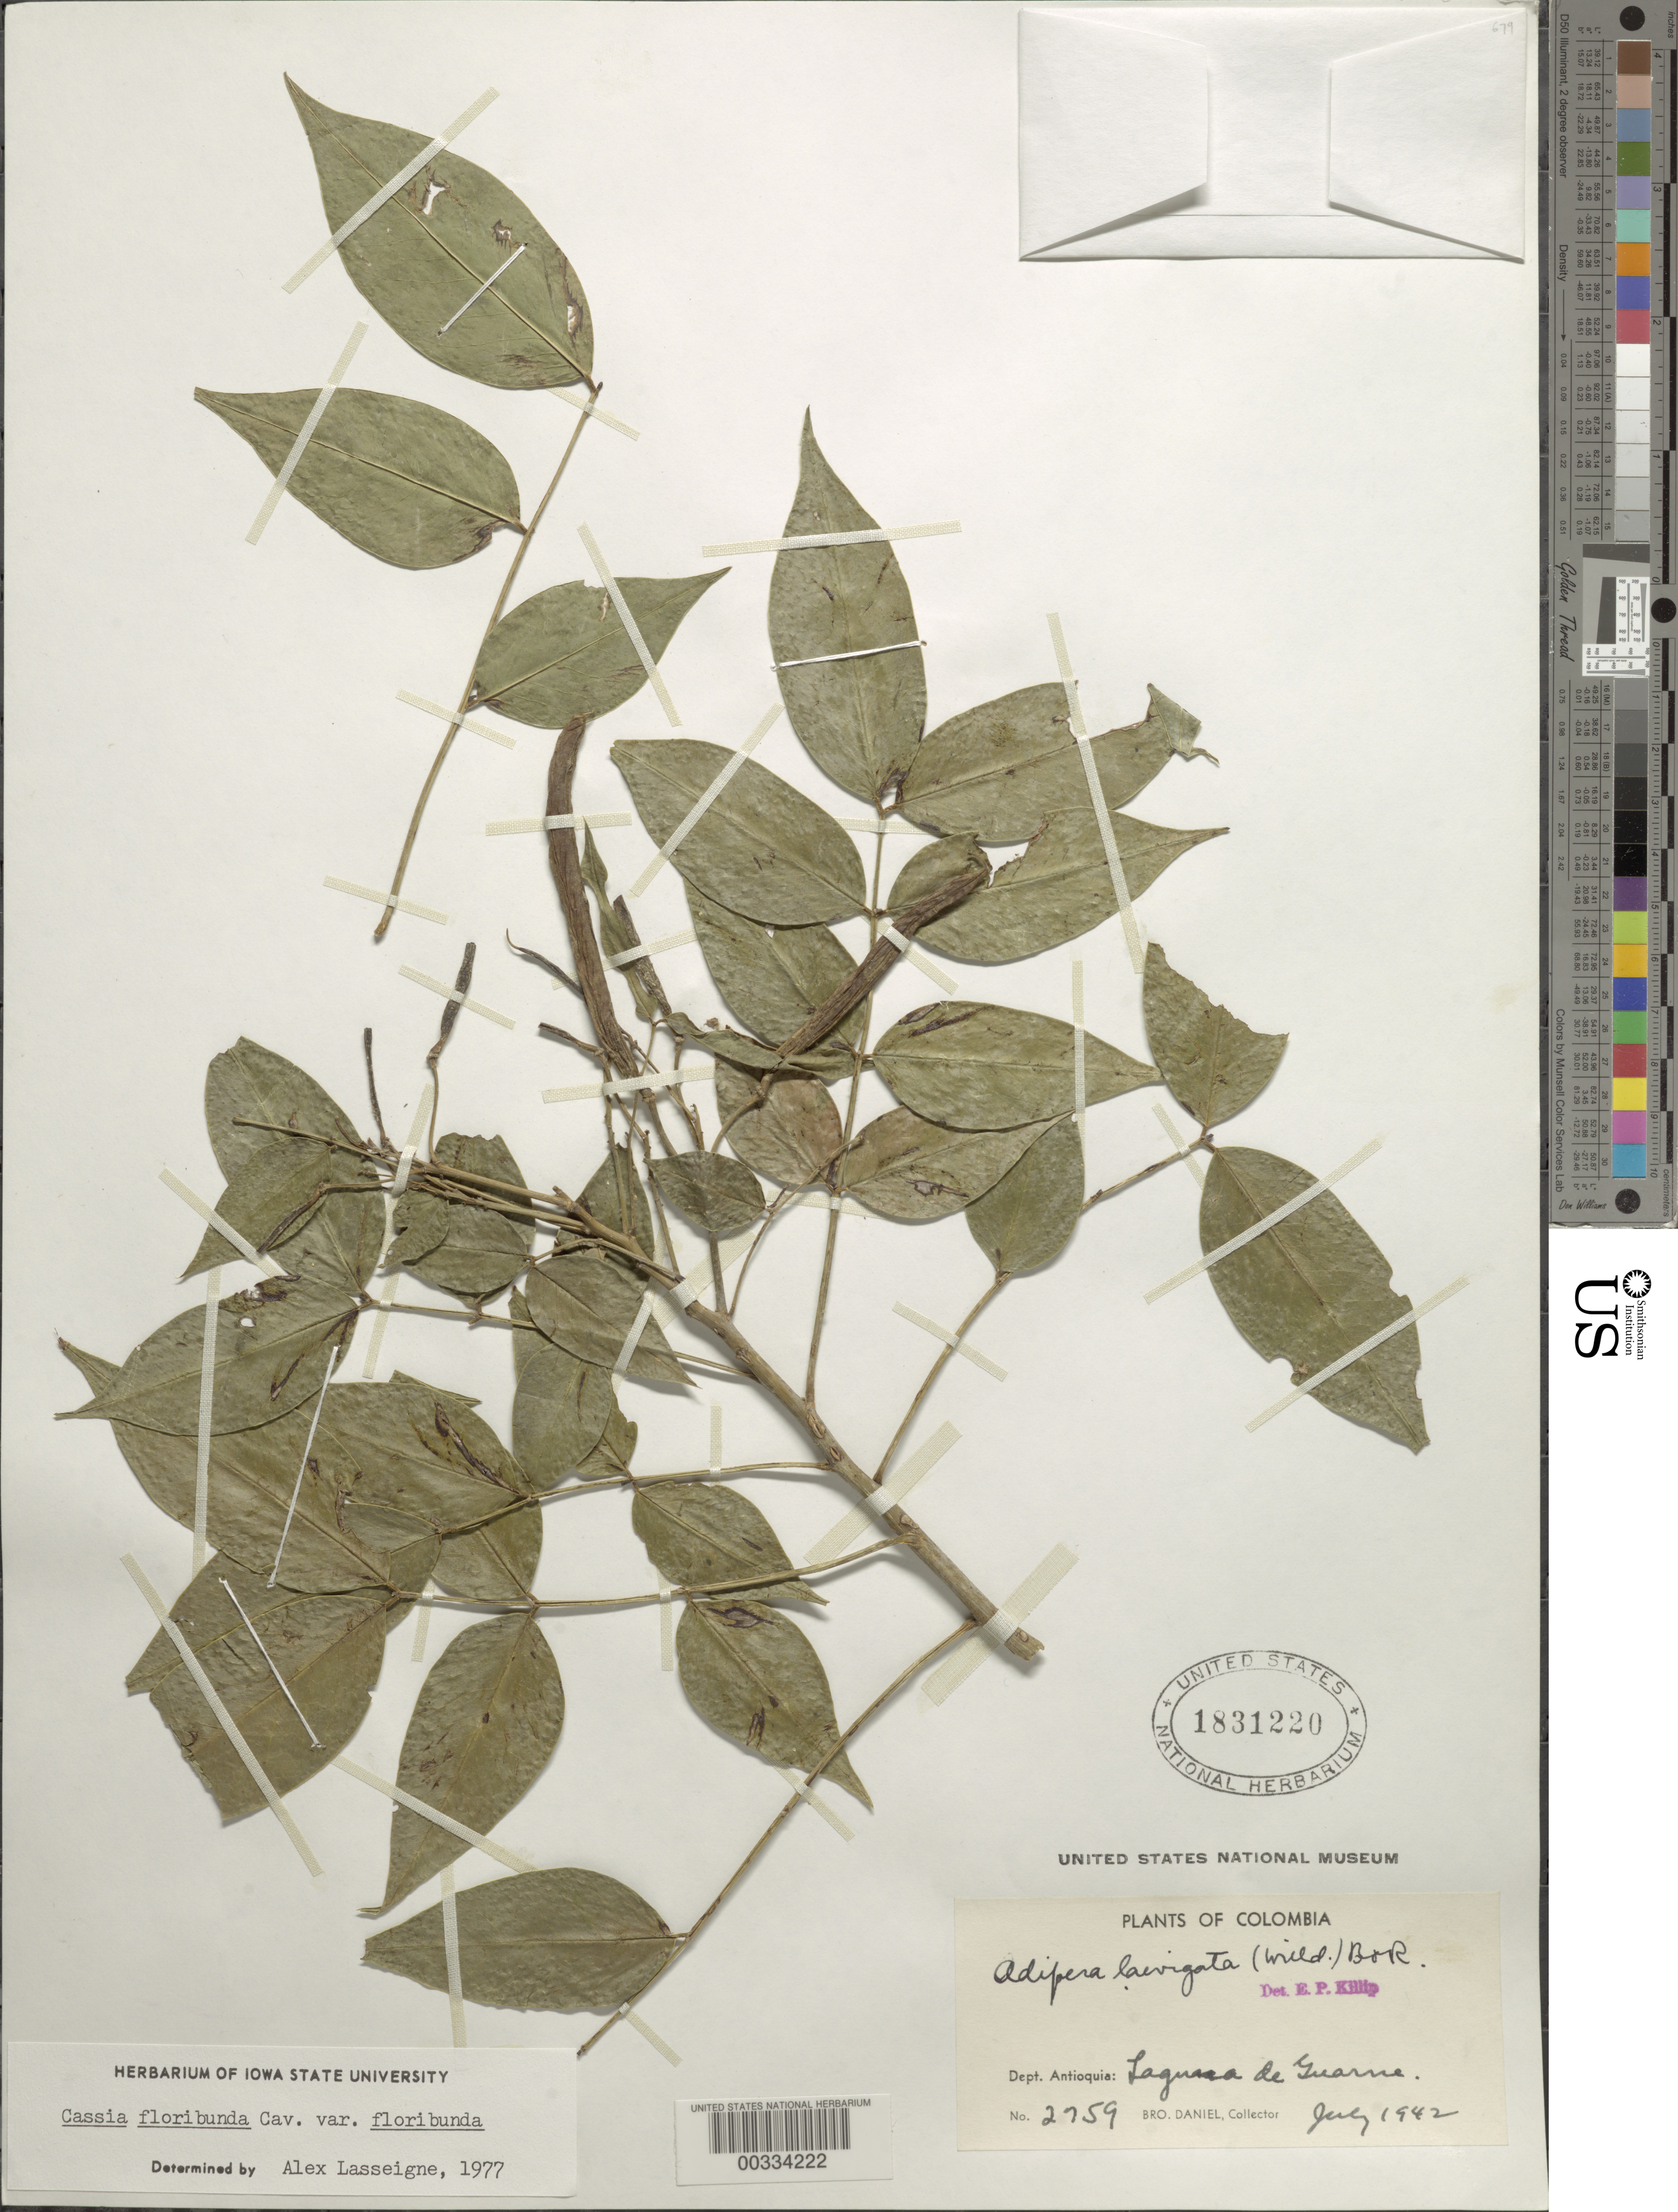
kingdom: Plantae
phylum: Tracheophyta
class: Magnoliopsida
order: Fabales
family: Fabaceae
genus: Senna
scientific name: Senna septemtrionalis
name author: (Viv.) H.S. Irwin & Barneby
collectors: Bro. Daniel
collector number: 2759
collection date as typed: Jul 1942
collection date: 1942-07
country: Colombia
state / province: Antioquia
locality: Laguna de Guarne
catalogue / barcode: US 1831220